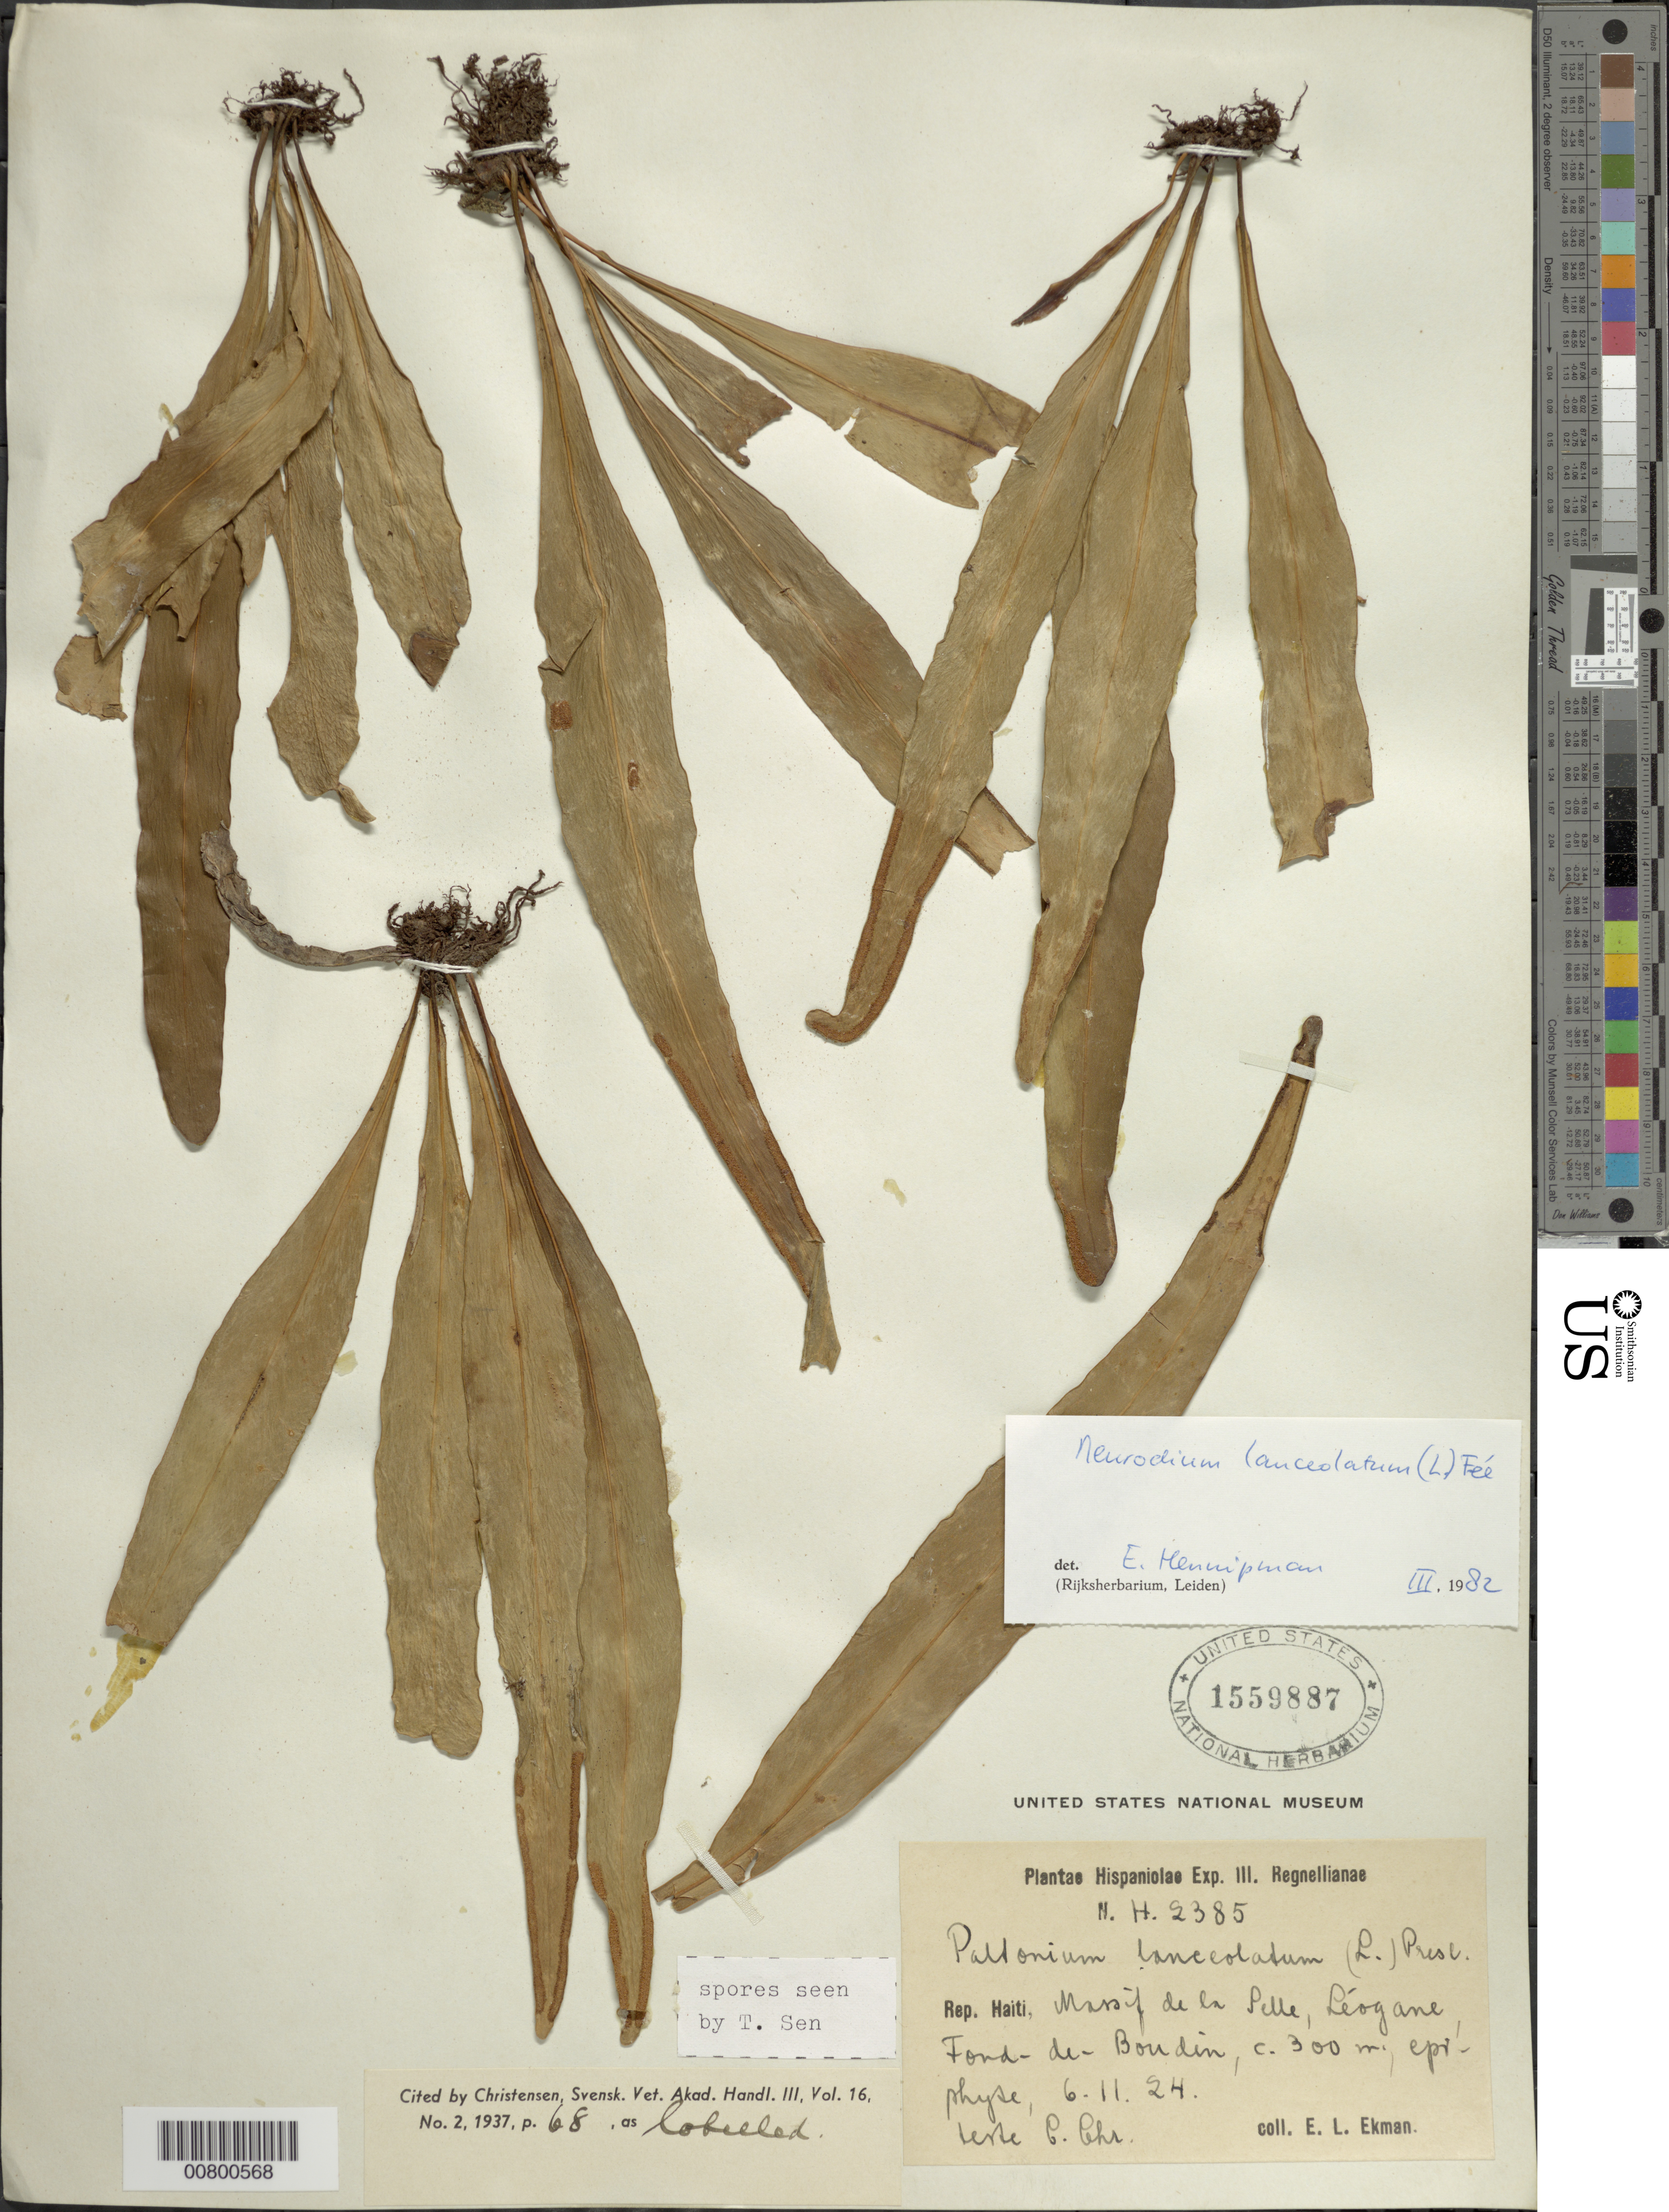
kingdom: Plantae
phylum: Tracheophyta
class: Polypodiopsida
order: Polypodiales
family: Polypodiaceae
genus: Pleopeltis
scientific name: Pleopeltis marginata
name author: A.R. Sm. & Tejero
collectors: E. L. Ekman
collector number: H 2385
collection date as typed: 06 Nov 1924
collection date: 1924-11-06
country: Haiti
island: Hispaniola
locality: Massif de la Selle, Léogane, Fon-de-Boudin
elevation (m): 300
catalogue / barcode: US 1559887